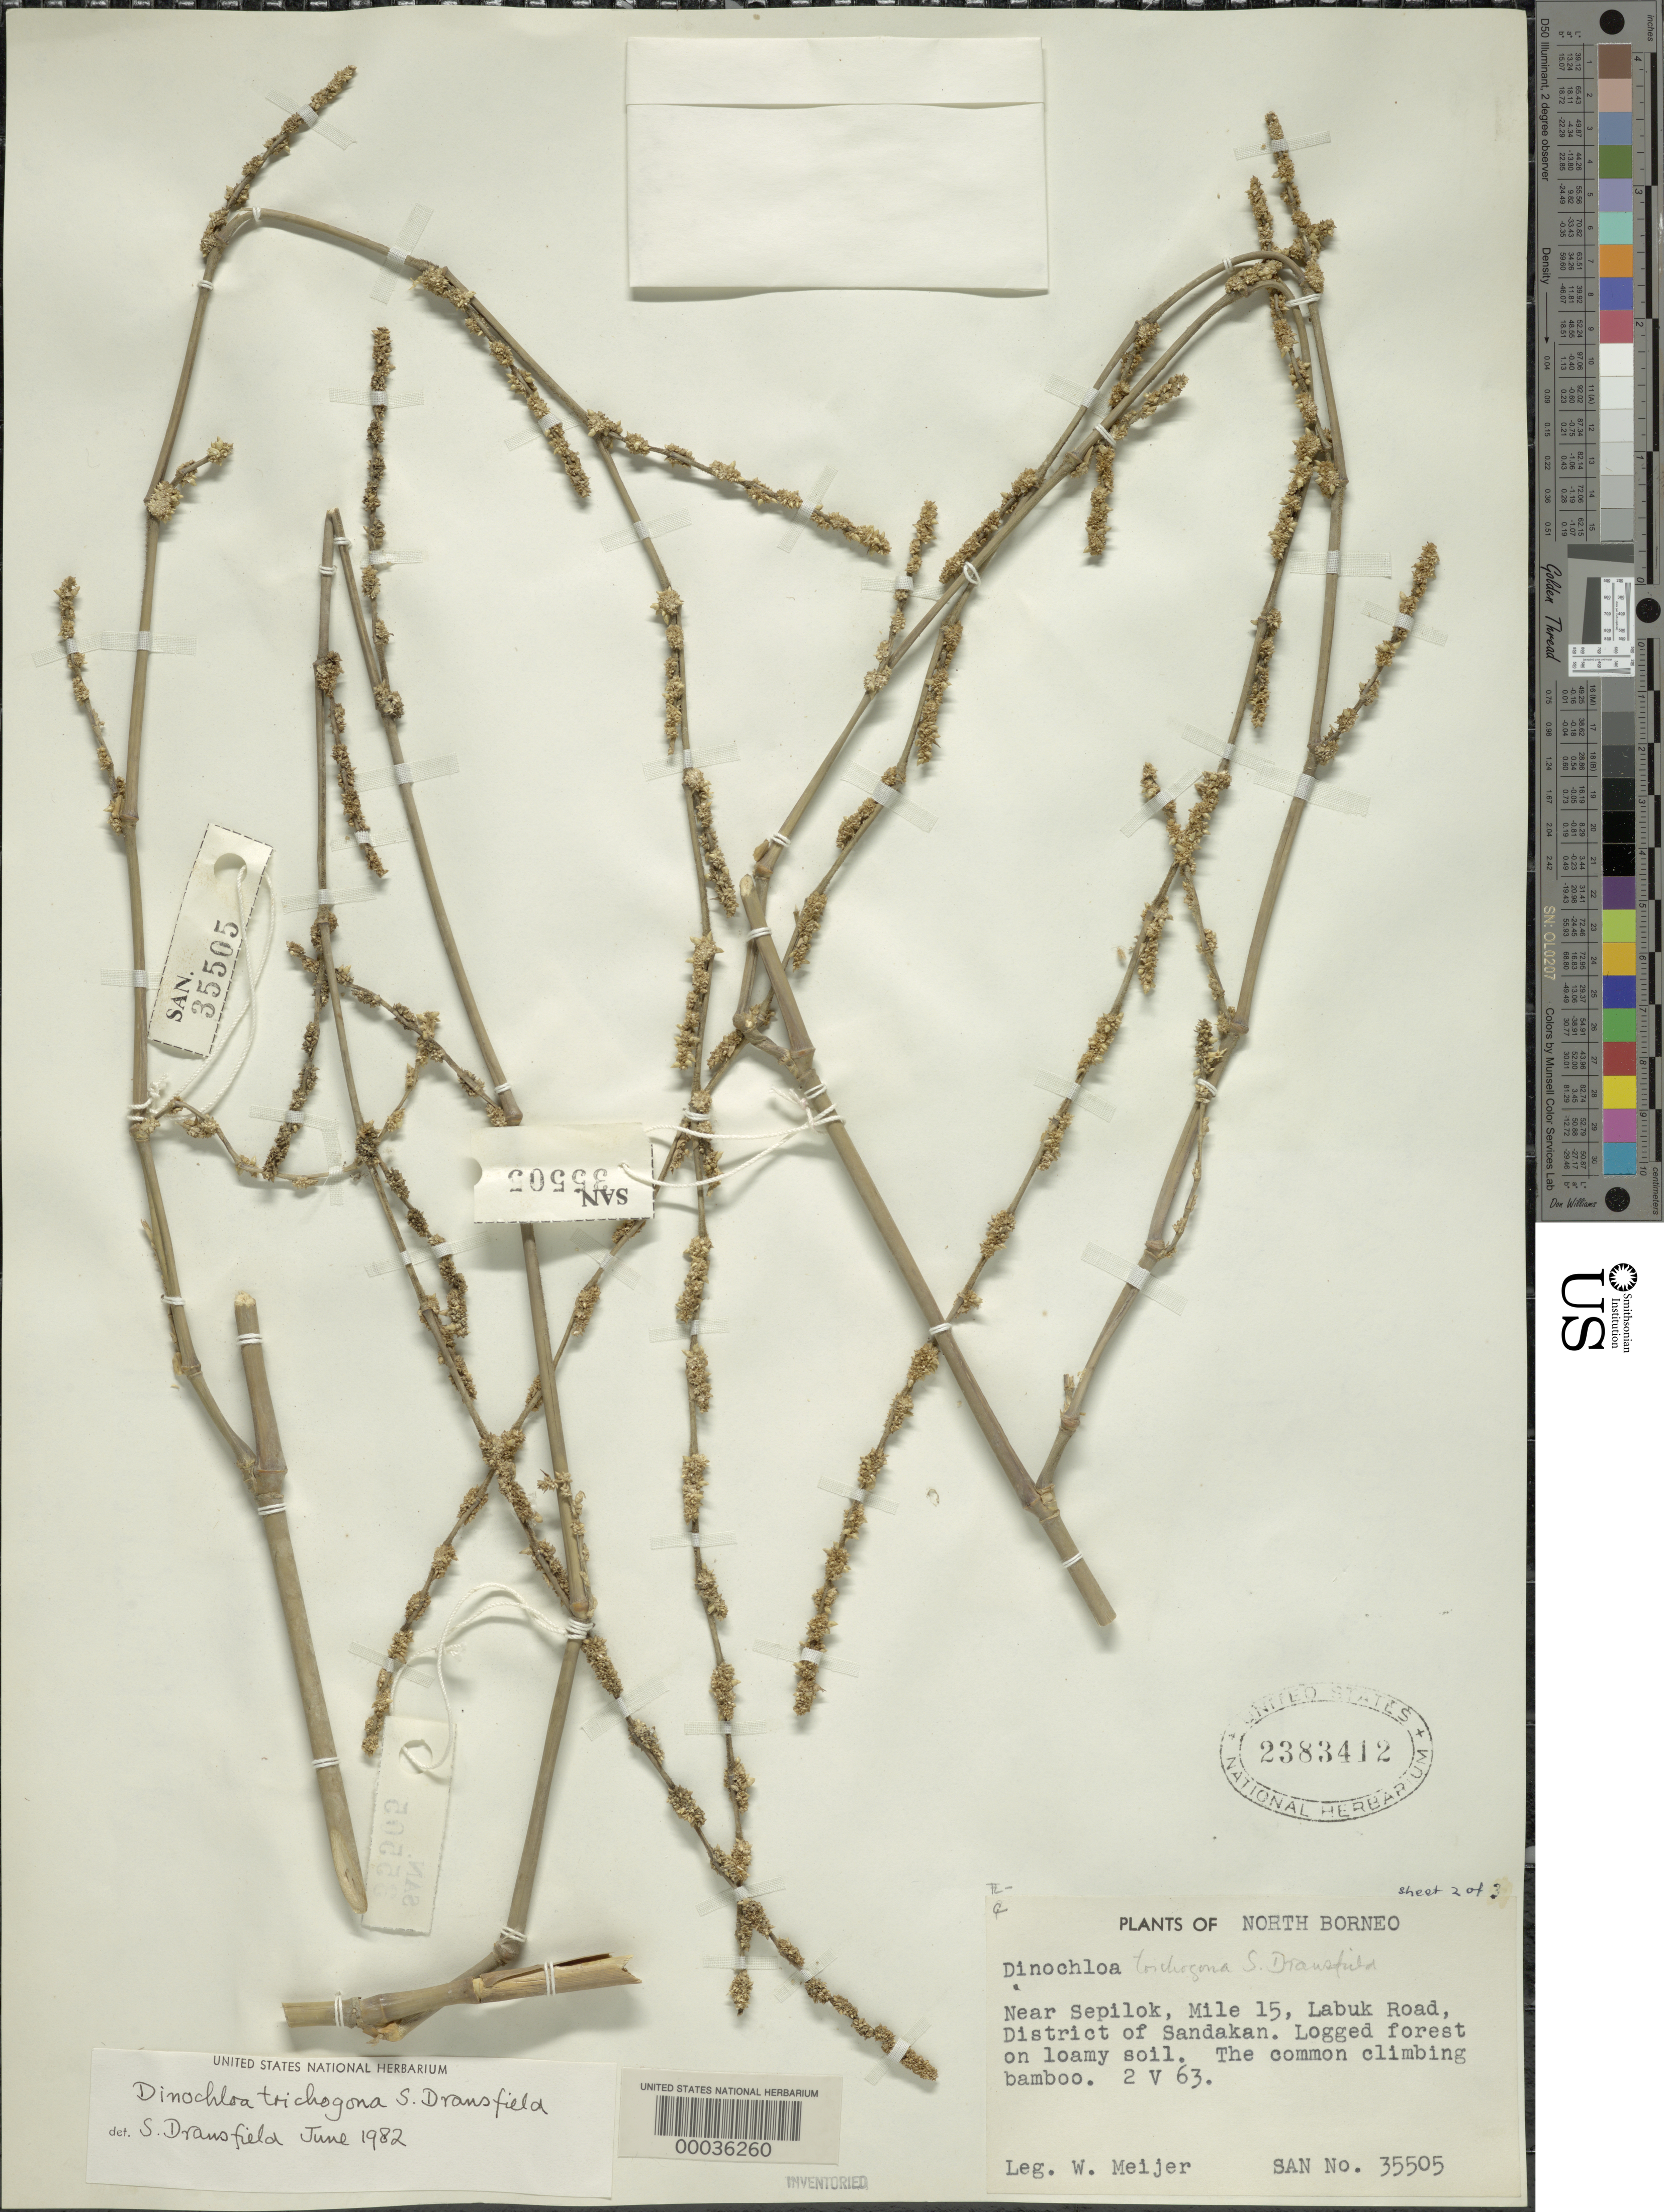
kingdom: Plantae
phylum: Tracheophyta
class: Liliopsida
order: Poales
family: Poaceae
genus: Dinochloa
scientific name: Dinochloa trichogona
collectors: W. Meijer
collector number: San 35505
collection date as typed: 02 May 1963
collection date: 1963-05-02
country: Malaysia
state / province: Sabah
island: Borneo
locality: Near sepilok, mile 15, labuk road, dist. of sandakan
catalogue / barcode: US 2383412